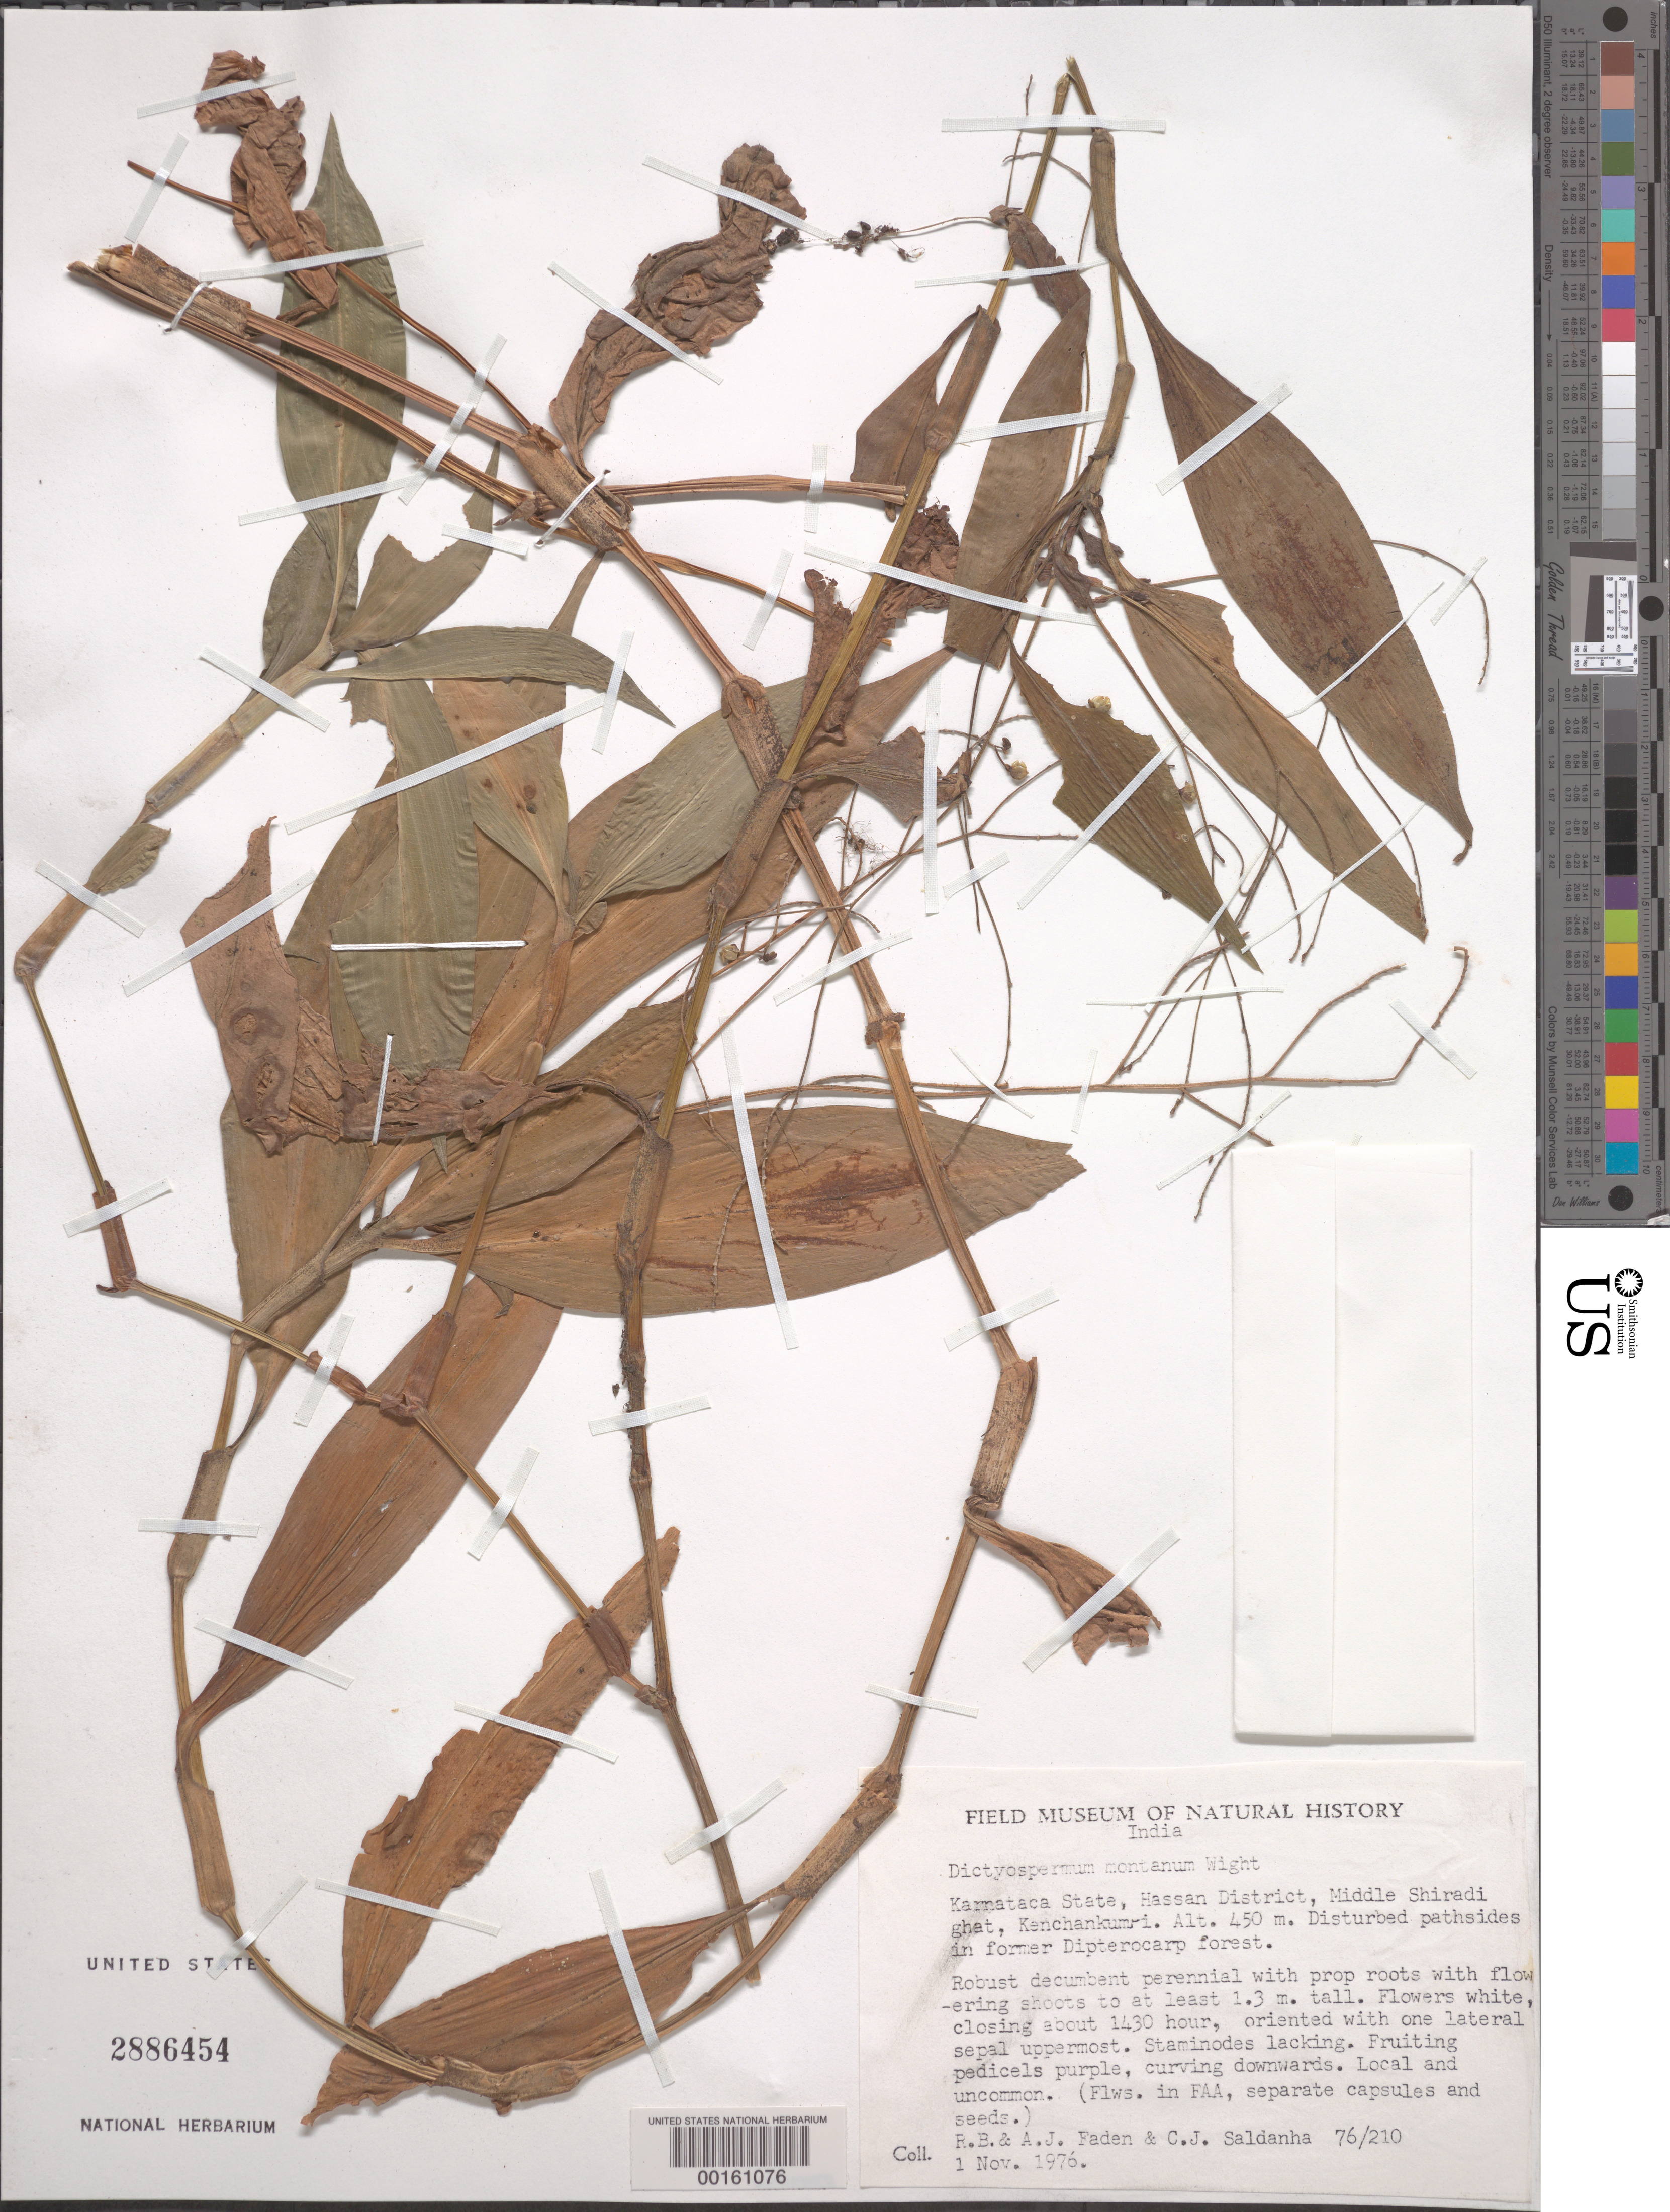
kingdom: Plantae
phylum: Tracheophyta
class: Liliopsida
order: Commelinales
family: Commelinaceae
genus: Dictyospermum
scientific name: Dictyospermum montanum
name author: Wight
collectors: R. B. Faden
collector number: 76/210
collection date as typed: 01 Nov 1976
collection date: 1976-11-01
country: India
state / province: Karnataka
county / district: Hassan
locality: Middle shiradi ghat, kenchankummi, mysore state [mysore state = karnataka.]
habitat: Disturbed pathsides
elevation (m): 450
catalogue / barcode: US 2886454